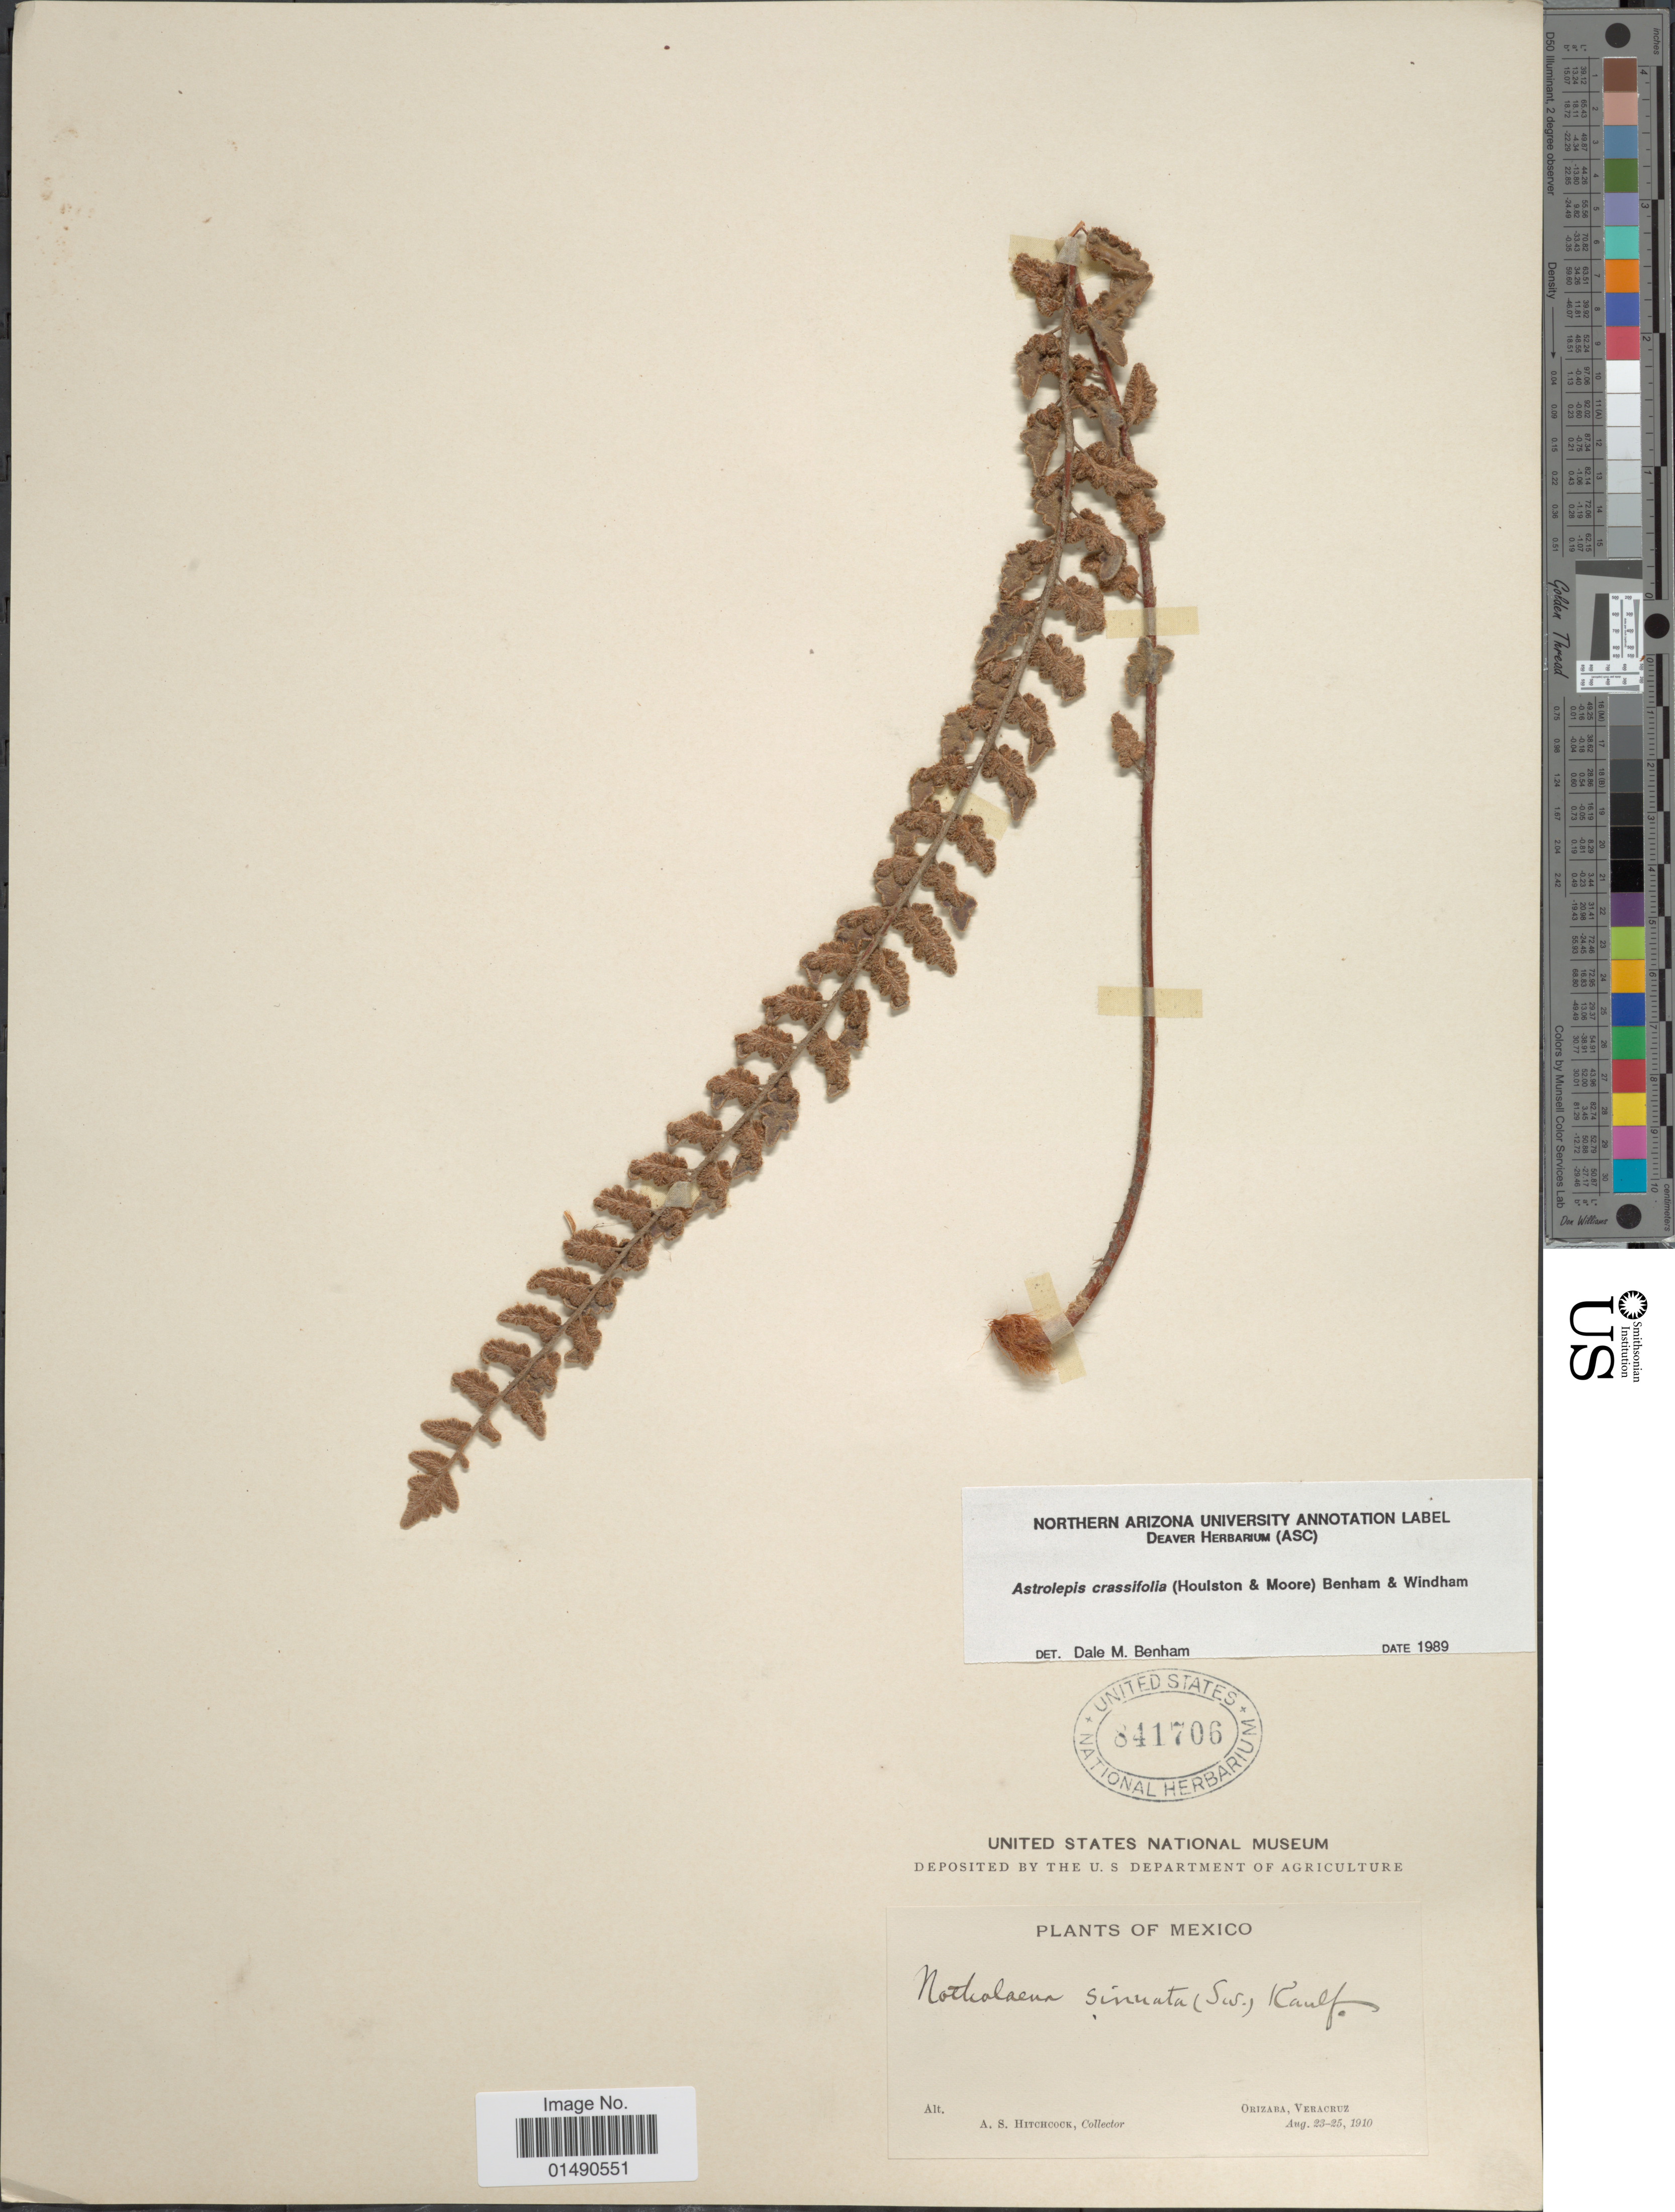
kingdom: Plantae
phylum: Tracheophyta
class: Polypodiopsida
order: Polypodiales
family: Pteridaceae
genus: Astrolepis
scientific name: Astrolepis crassifolia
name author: (Houlston & T. Moore) D.M. Benham & Windham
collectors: A. S. Hitchcock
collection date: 1910-08-23/1910-08-25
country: Mexico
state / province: Veracruz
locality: Orizaba, Veracruz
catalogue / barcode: US 841706